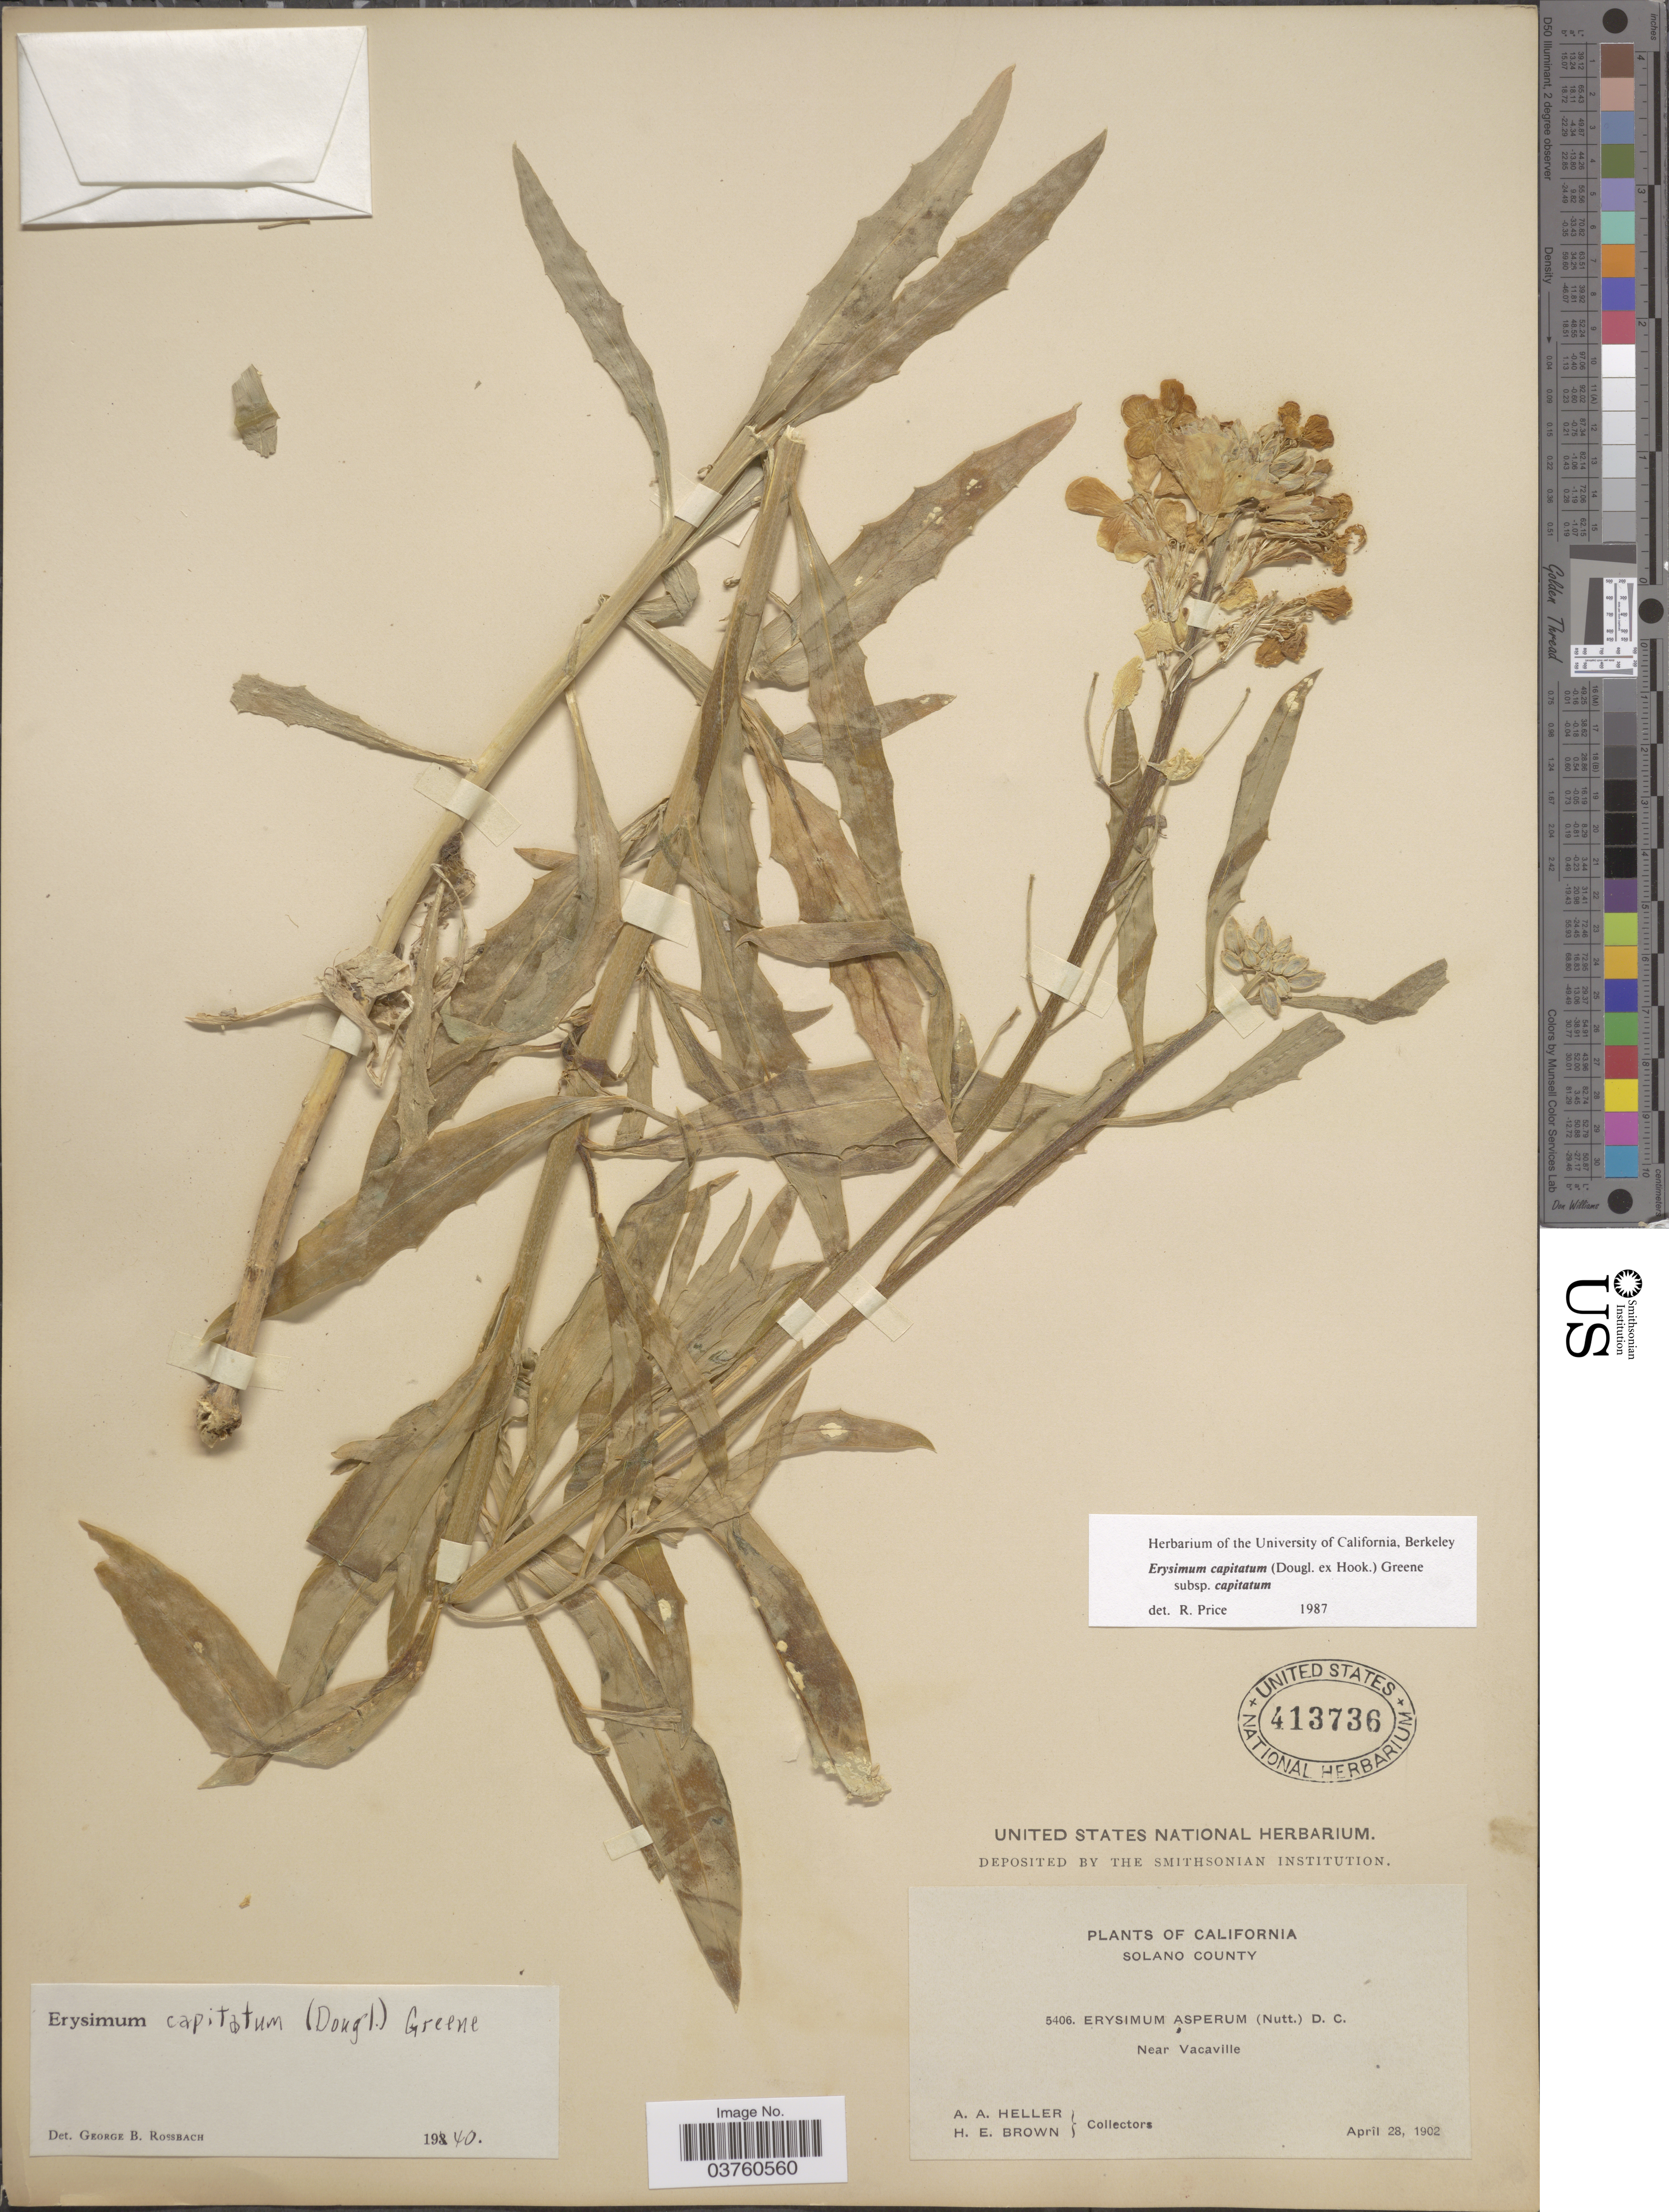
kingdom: Plantae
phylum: Tracheophyta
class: Magnoliopsida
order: Brassicales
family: Brassicaceae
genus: Erysimum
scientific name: Erysimum capitatum subsp. capitatum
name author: (Douglas ex Hook.) Greene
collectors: A. A. Heller & H. E. Brown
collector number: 5406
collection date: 1902-04-28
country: United States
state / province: California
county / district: Solano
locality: Solano County. Near Vacaville.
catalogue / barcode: US 413736